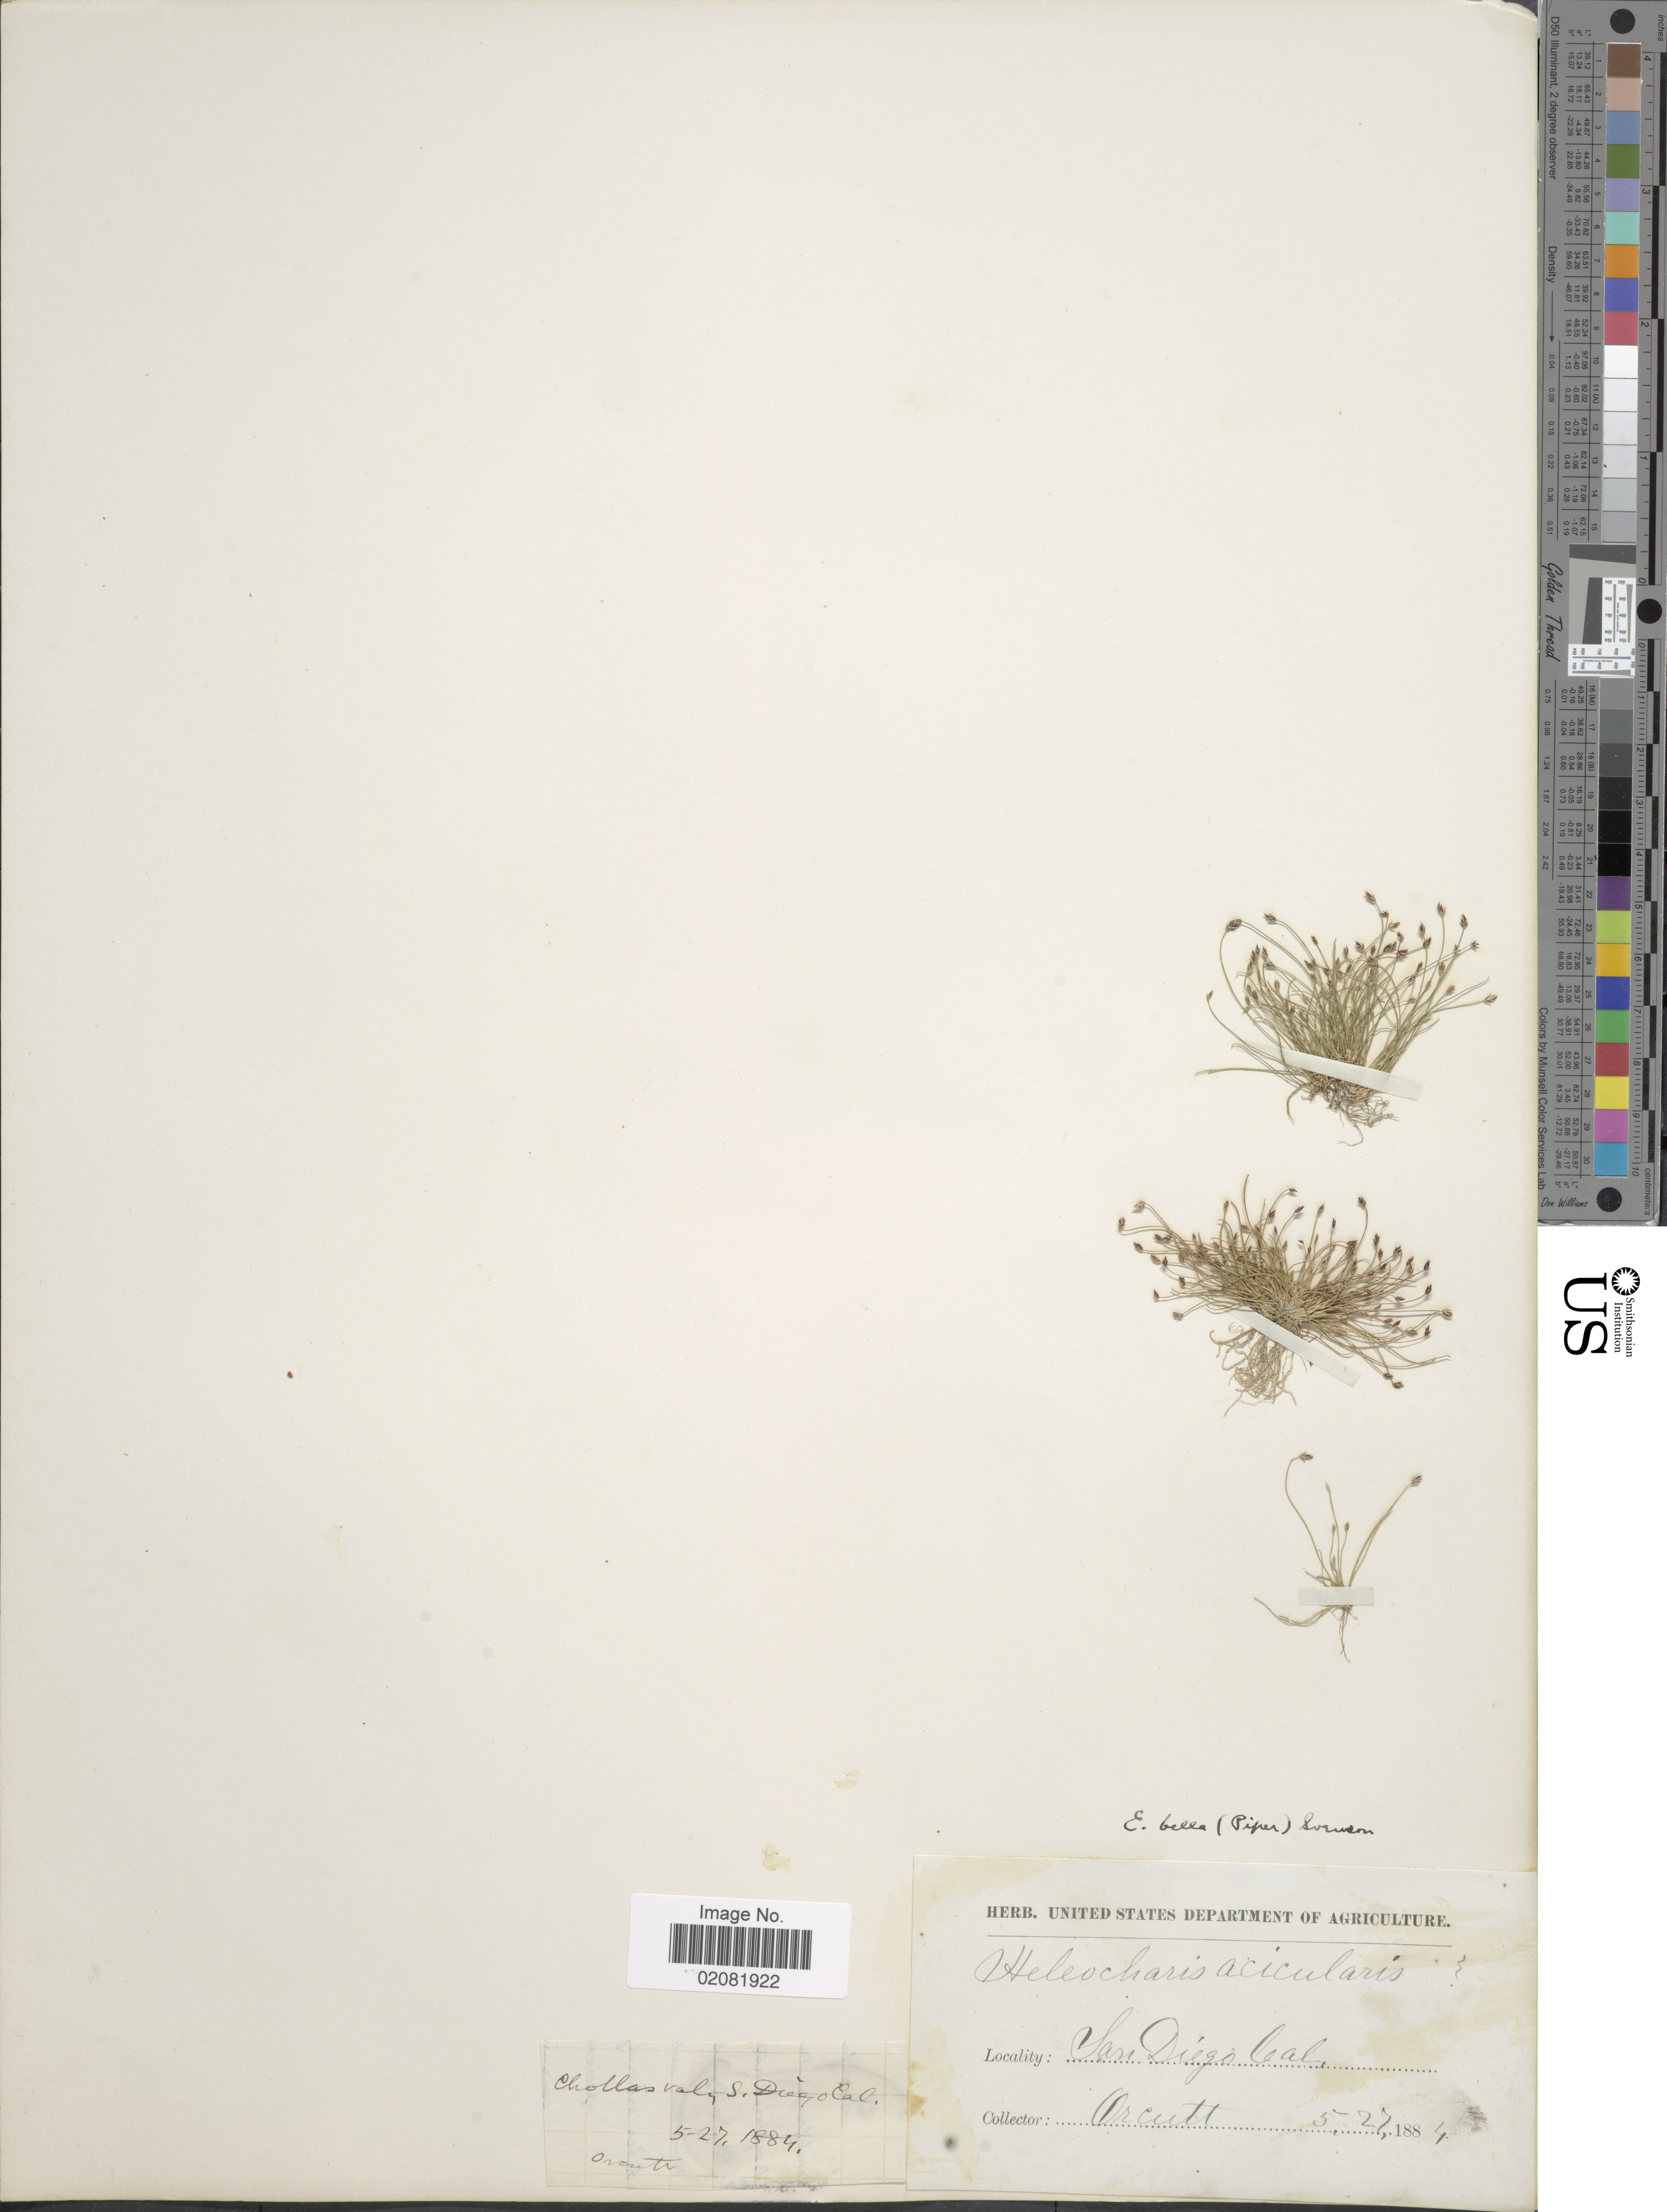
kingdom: Plantae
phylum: Tracheophyta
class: Liliopsida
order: Poales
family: Cyperaceae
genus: Eleocharis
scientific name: Eleocharis bella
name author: (Piper) Svenson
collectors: -- Orcutt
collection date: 1884-05-27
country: United States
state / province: California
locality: Chollas Vale, S. Diego Cal.